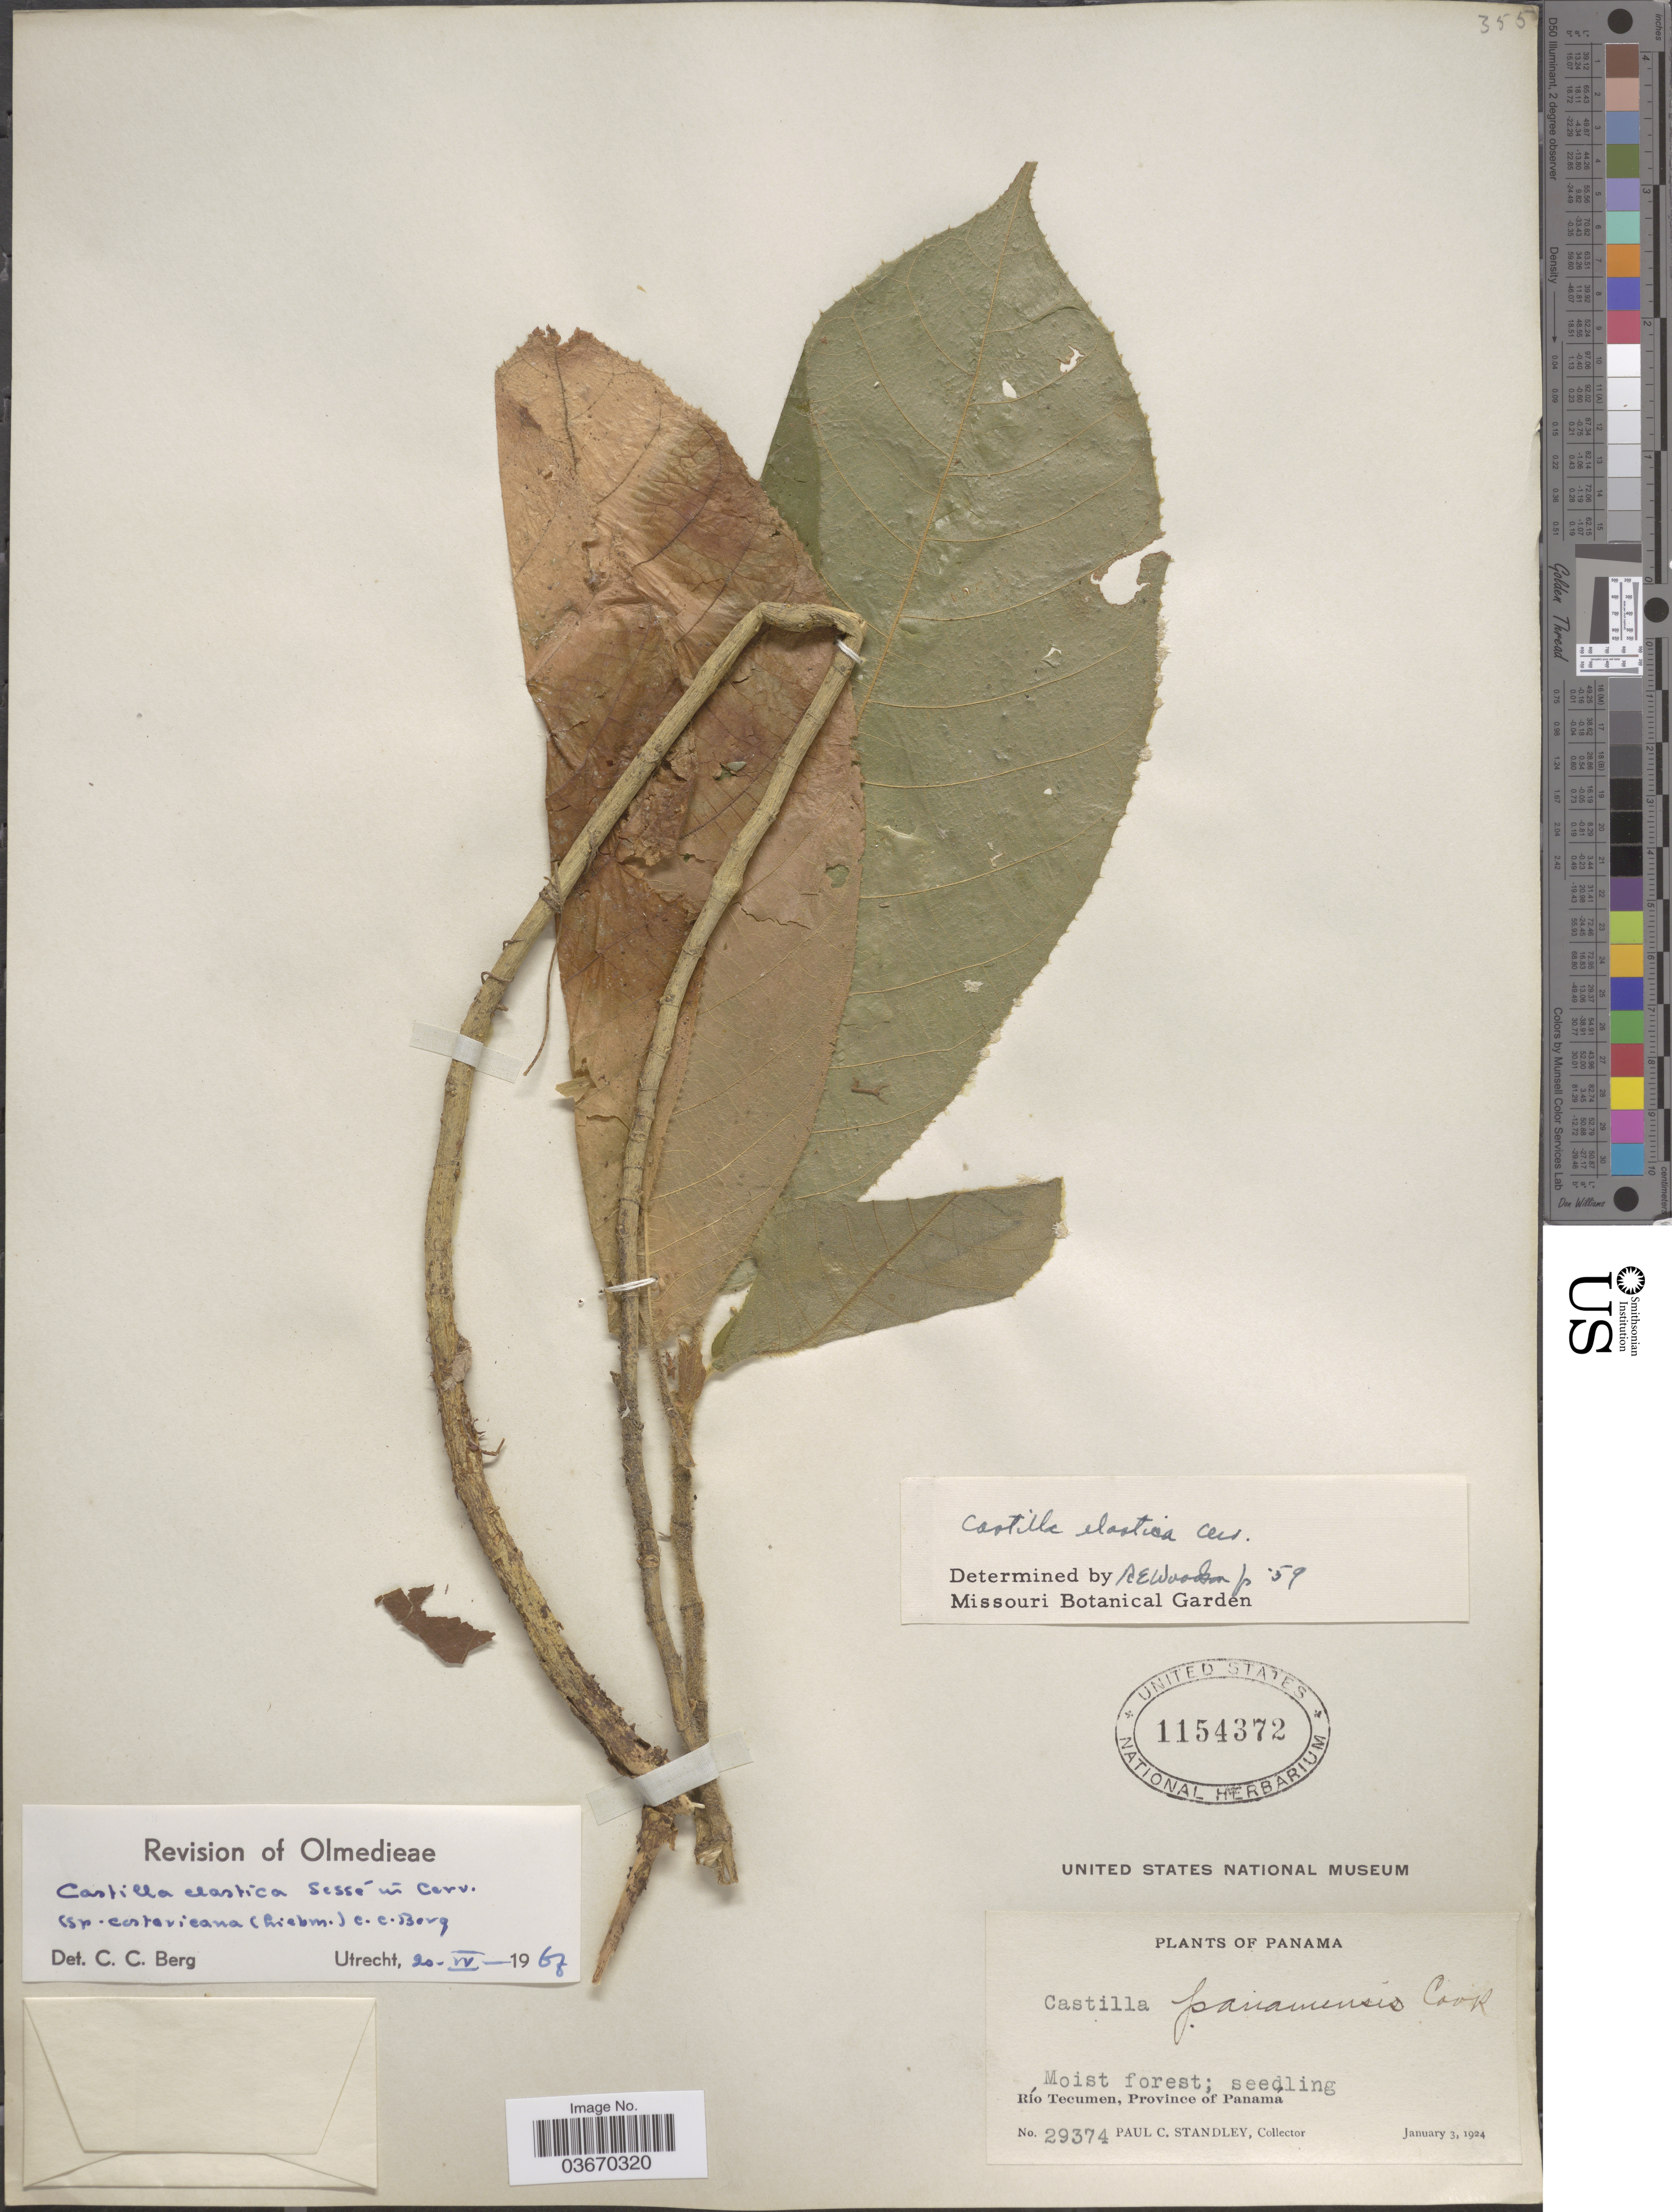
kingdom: Plantae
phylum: Tracheophyta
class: Magnoliopsida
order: Rosales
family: Moraceae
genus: Castilla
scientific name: Castilla elastica subsp. costaricana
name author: (Liebm.) C.C. Berg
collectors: P. C. Standley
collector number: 29374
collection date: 1924-01-03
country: Panama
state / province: Panamá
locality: Río Tecumen, Province of Panamá.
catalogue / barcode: US 1154372